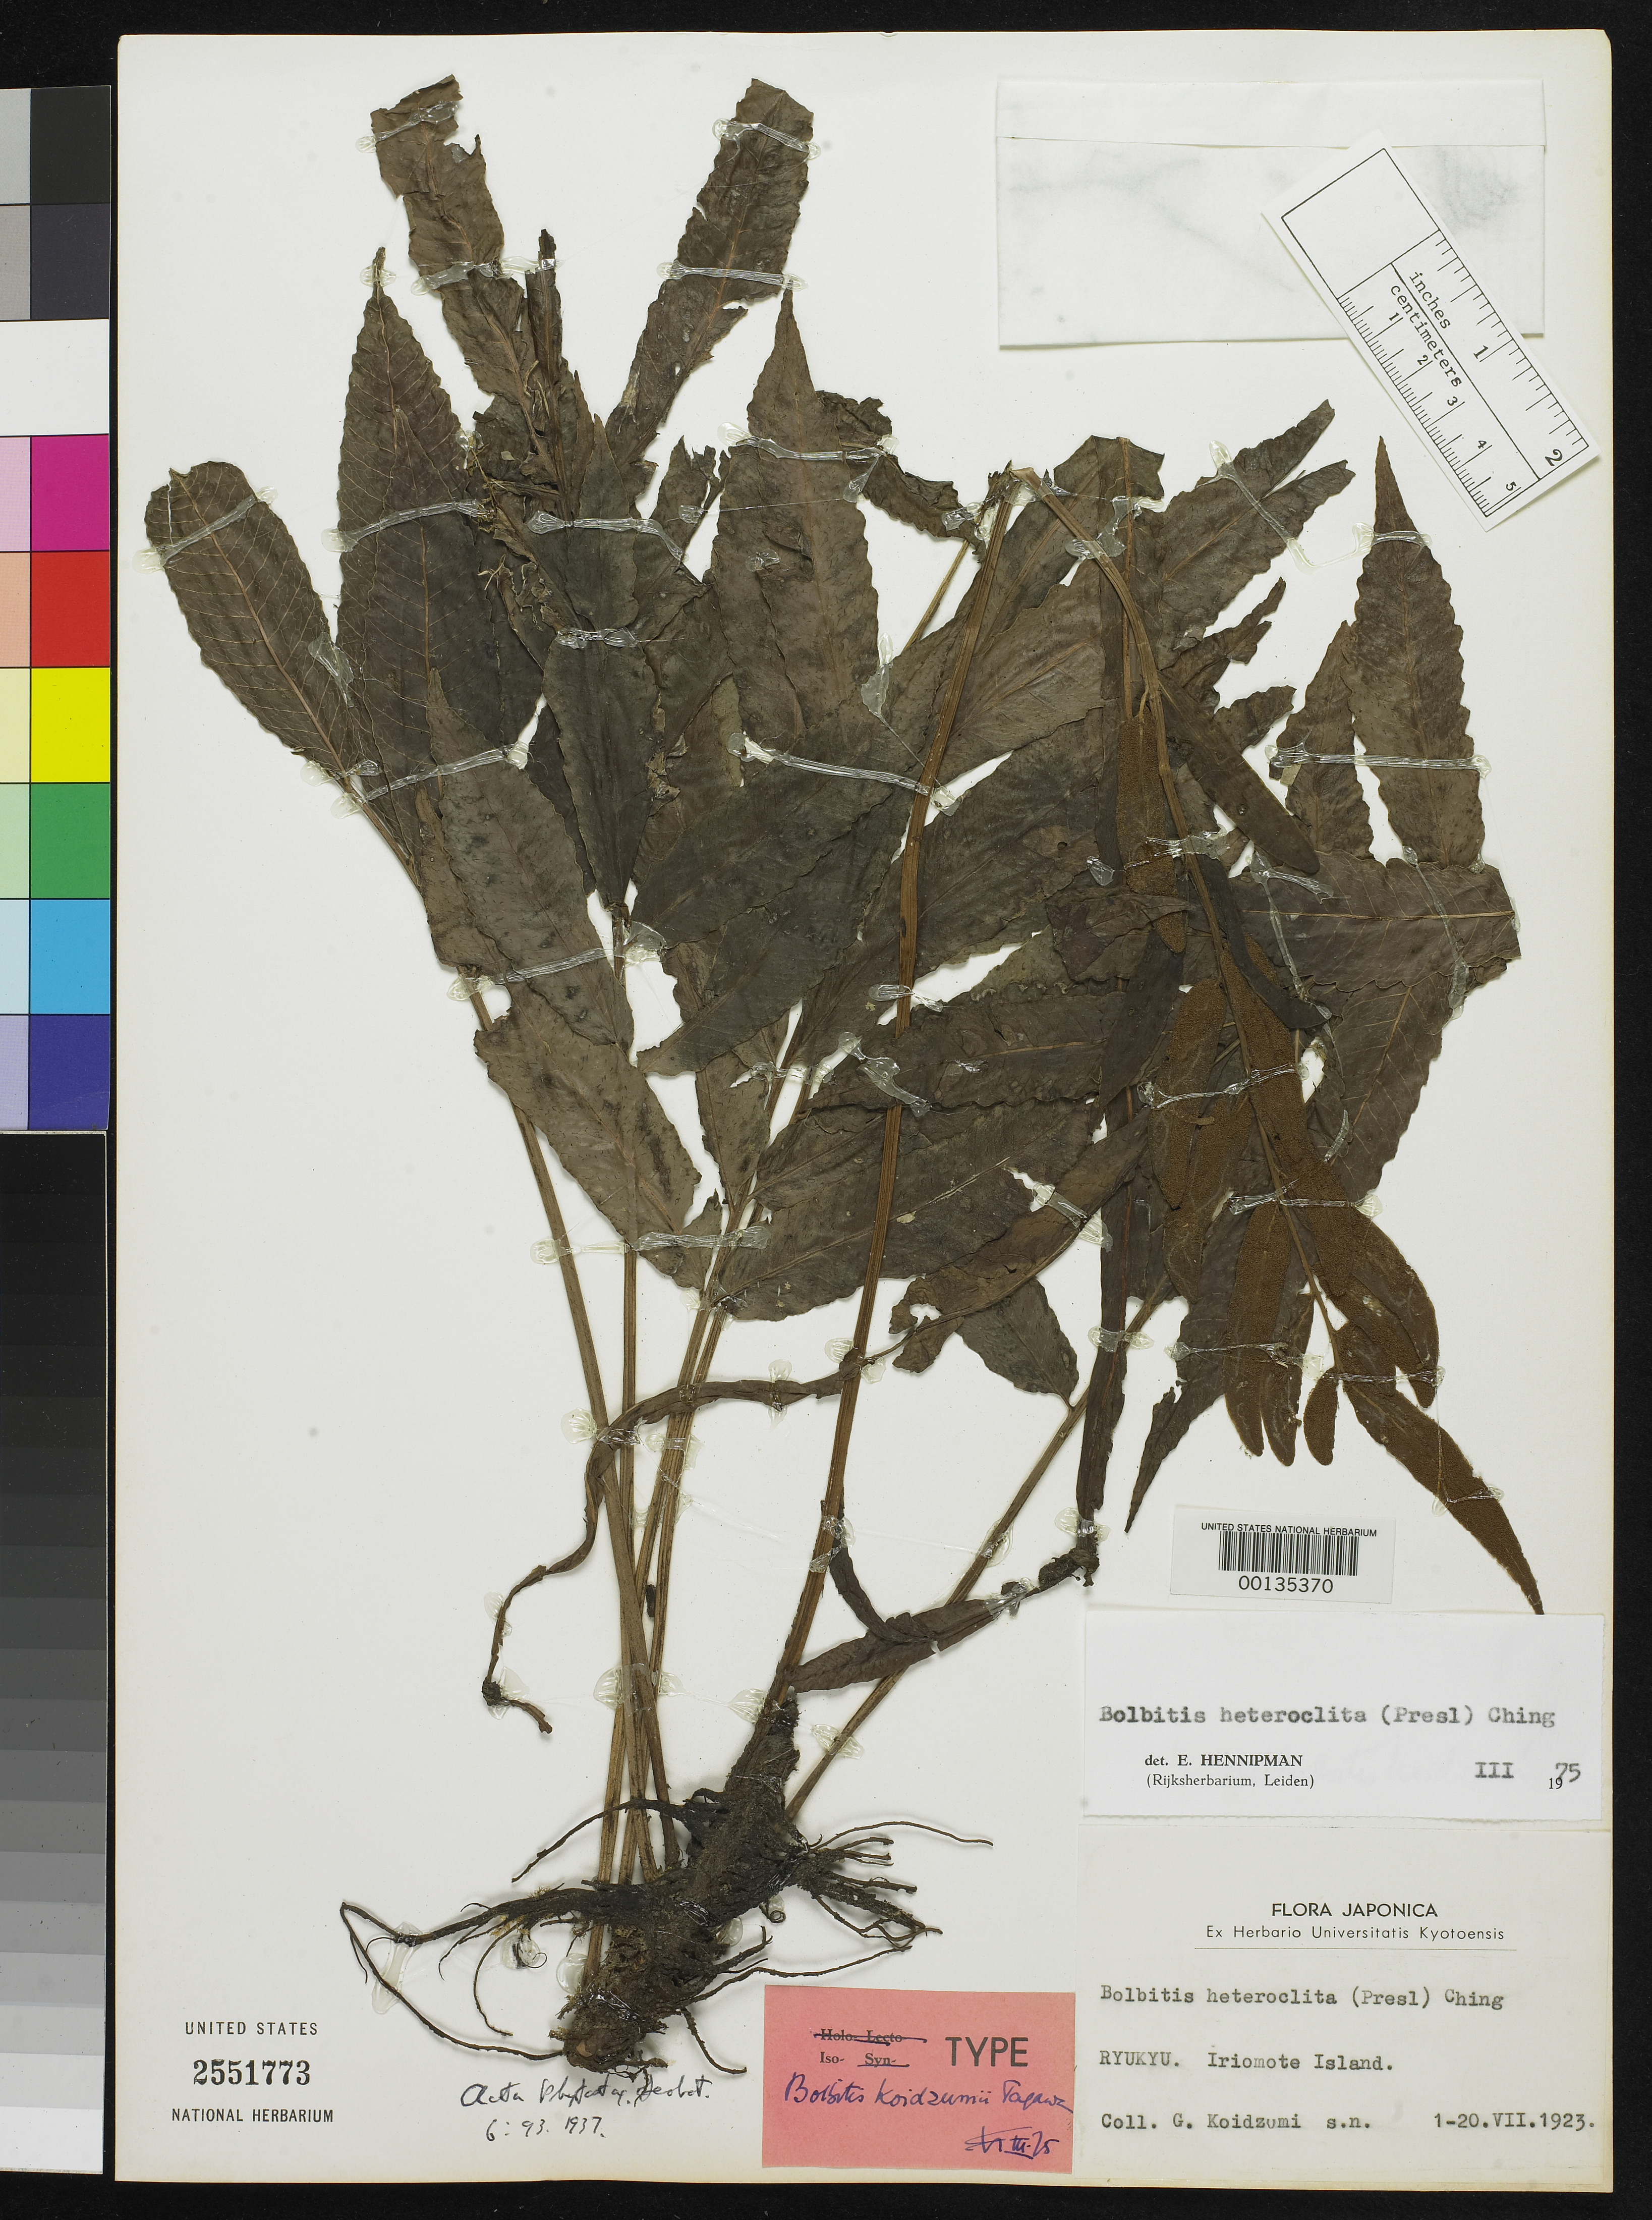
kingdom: Plantae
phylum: Tracheophyta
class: Polypodiopsida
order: Polypodiales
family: Dryopteridaceae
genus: Bolbitis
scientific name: Bolbitis koidzumii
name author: Tagawa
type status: Isotype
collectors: H. Koidzumi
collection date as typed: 01 Jul 1923 to 20 Jul 1923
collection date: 1923-07-01/1923-07-20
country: Japan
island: Iriomote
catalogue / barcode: US 2551773